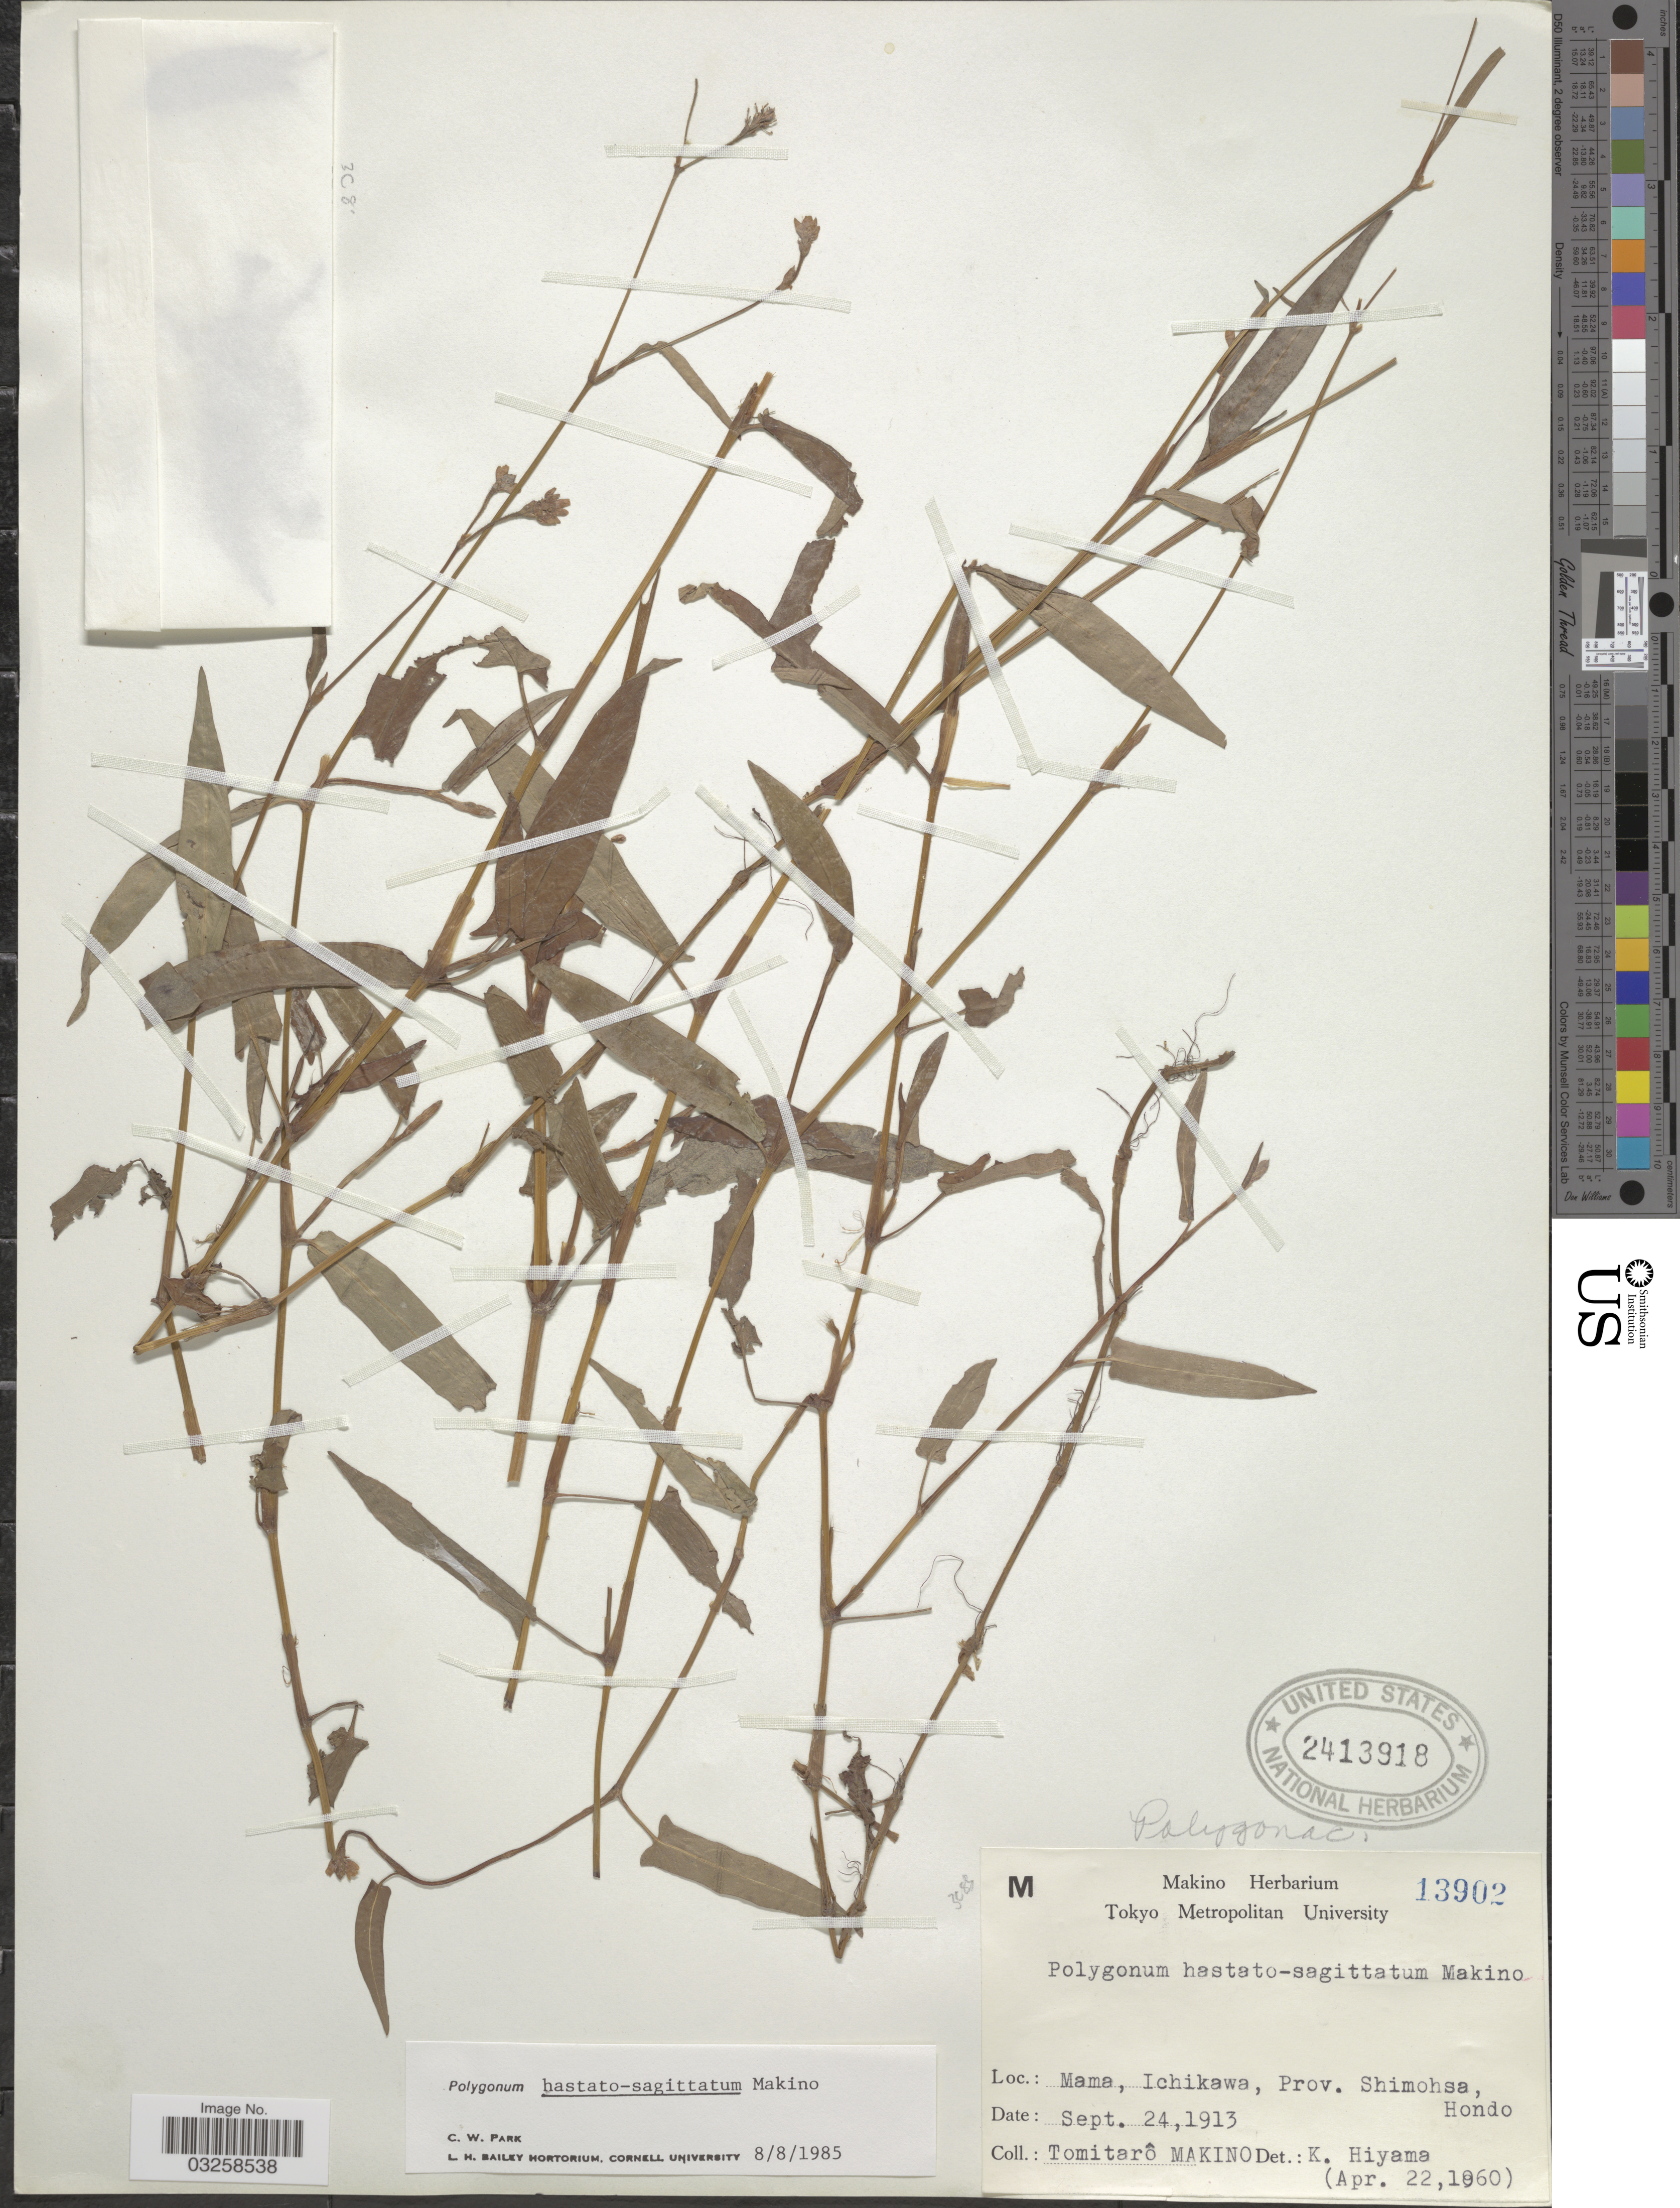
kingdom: Plantae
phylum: Tracheophyta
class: Magnoliopsida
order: Caryophyllales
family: Polygonaceae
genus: Persicaria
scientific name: Persicaria sp.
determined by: Atha, D. E.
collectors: T. Makino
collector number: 13902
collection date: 1913-09-24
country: Japan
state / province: Tokyo, Federal City of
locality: Mama, Ichikawa, Prov. Shimohsa, Hondo.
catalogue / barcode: US 2413918